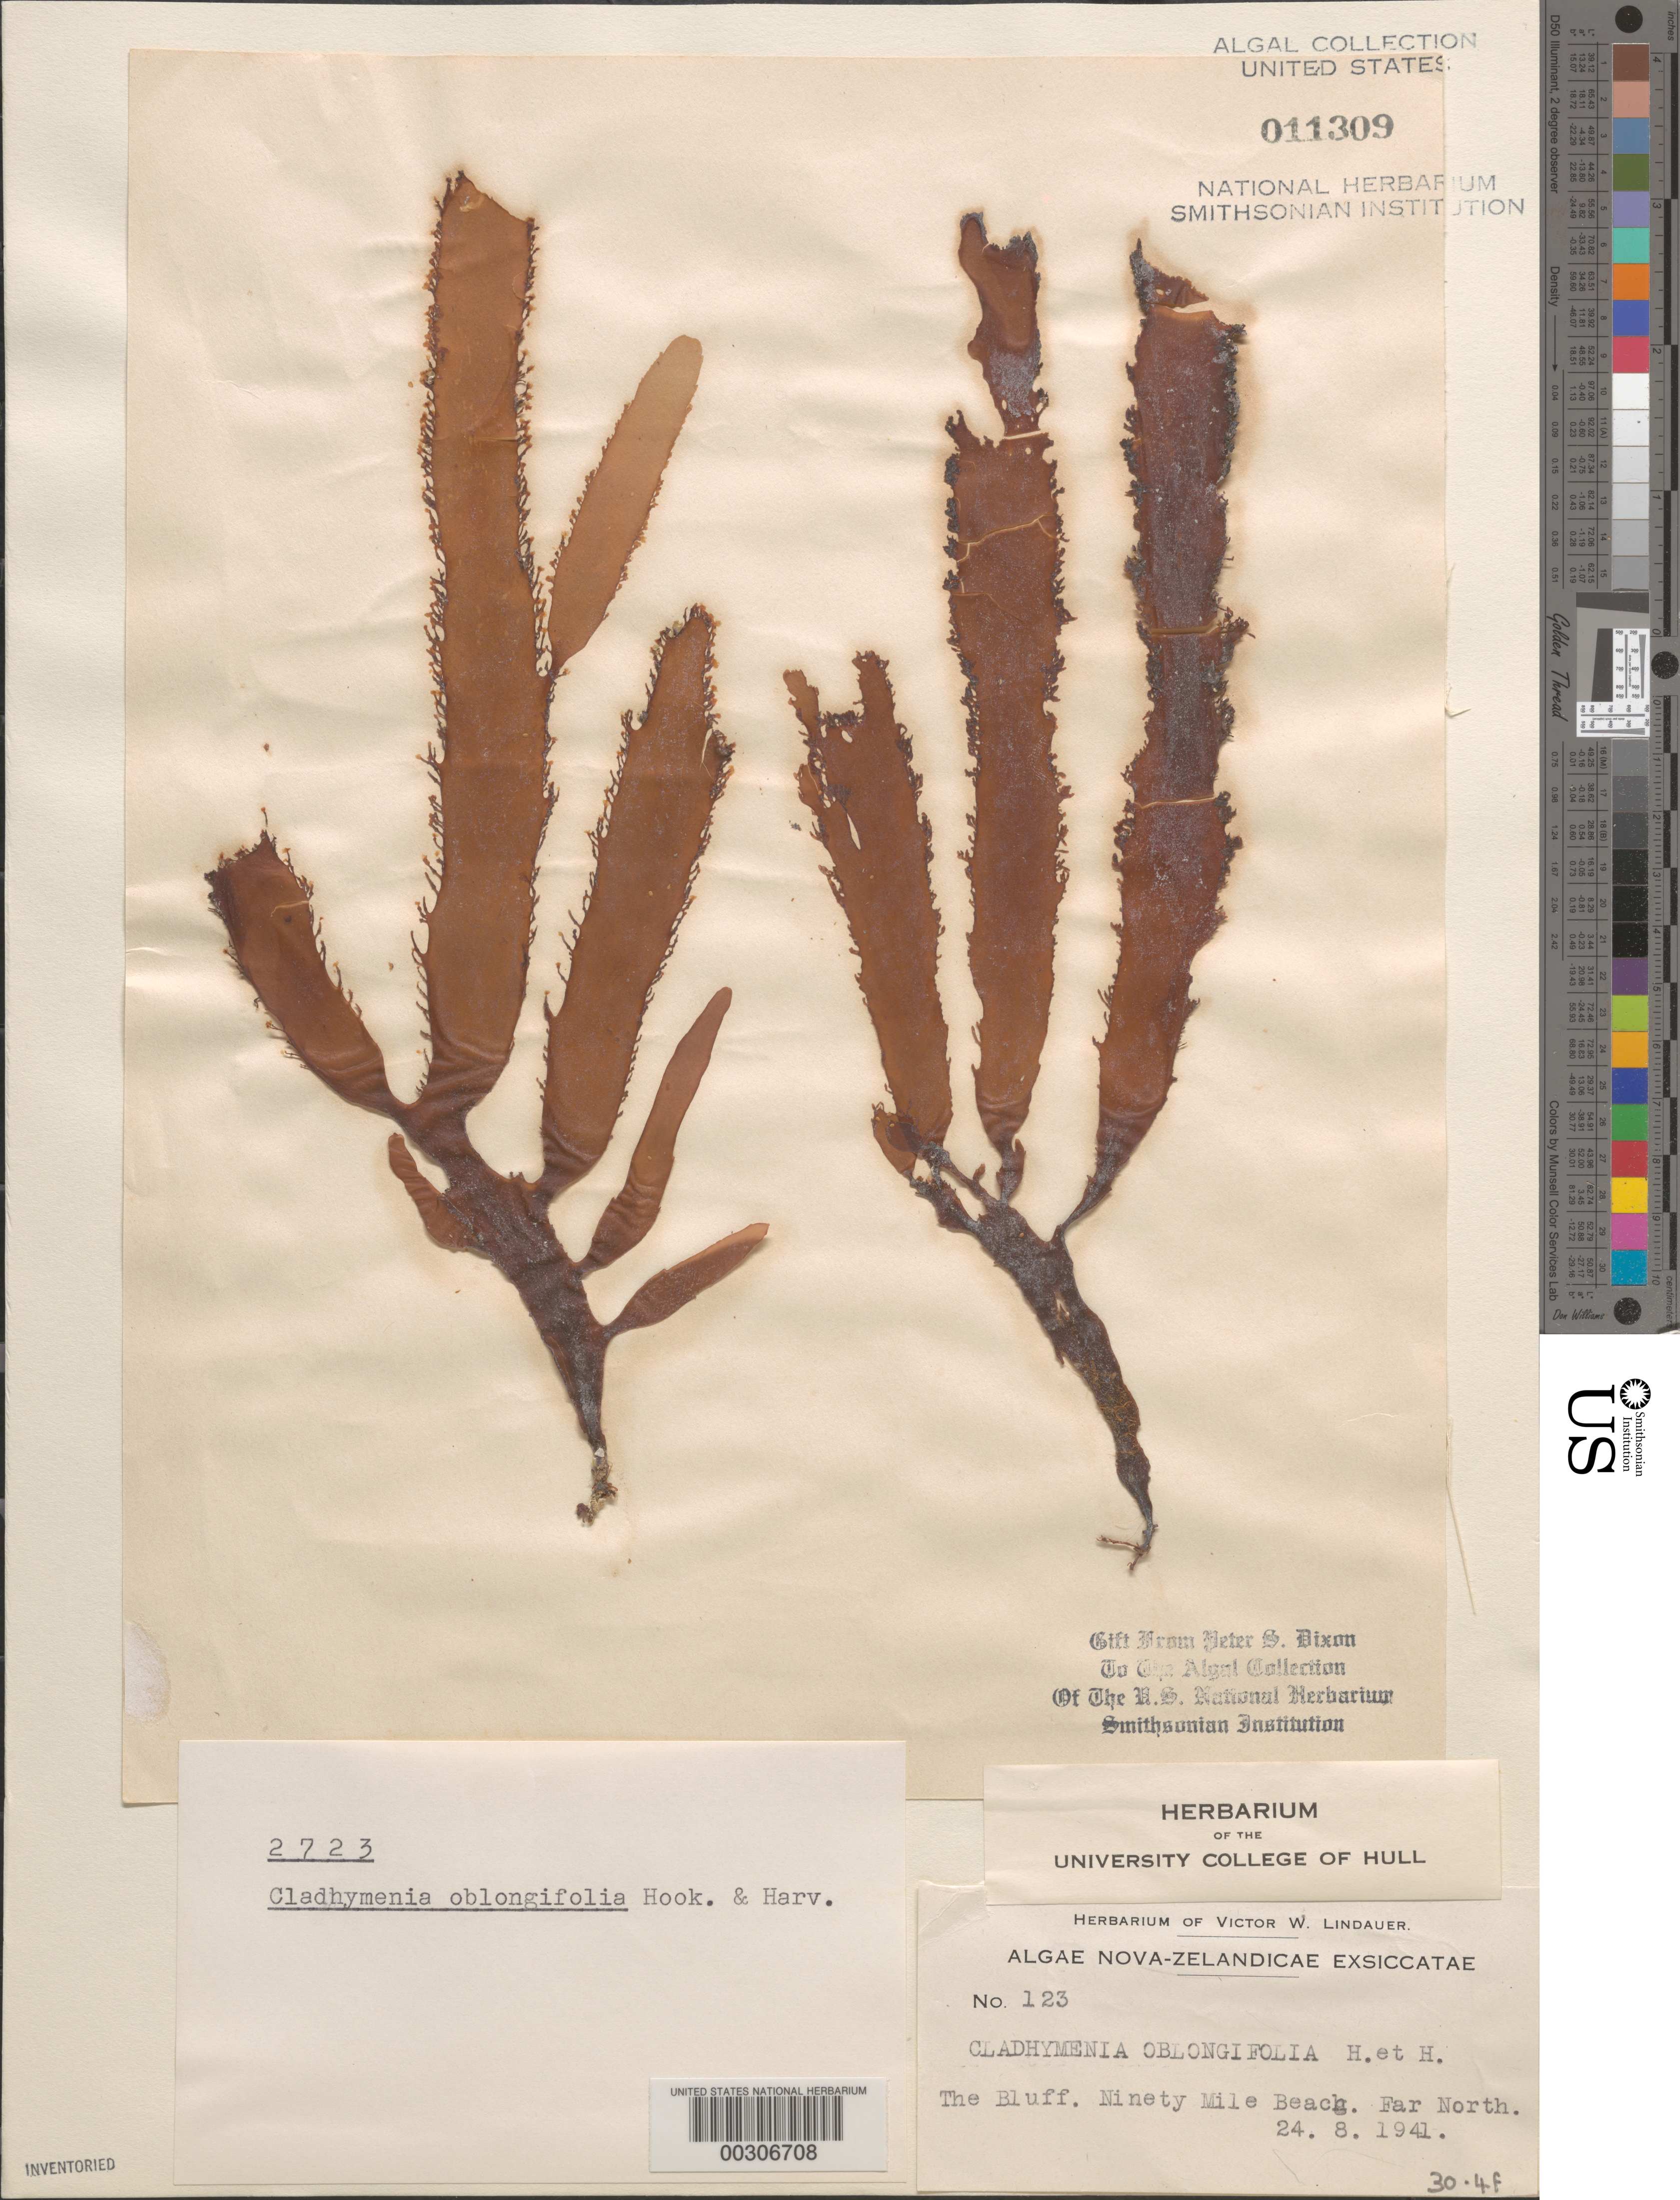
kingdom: Plantae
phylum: Rhodophyta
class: Florideophyceae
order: Ceramiales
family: Rhodomelaceae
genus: Cladhymenia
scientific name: Cladhymenia oblongifolia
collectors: V. Lindauer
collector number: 123 & PSD 2723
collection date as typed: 24 Aug 1941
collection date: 1941-08-24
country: New Zealand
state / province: Northland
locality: The bluff, ninety mile beach, far north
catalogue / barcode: US 11309